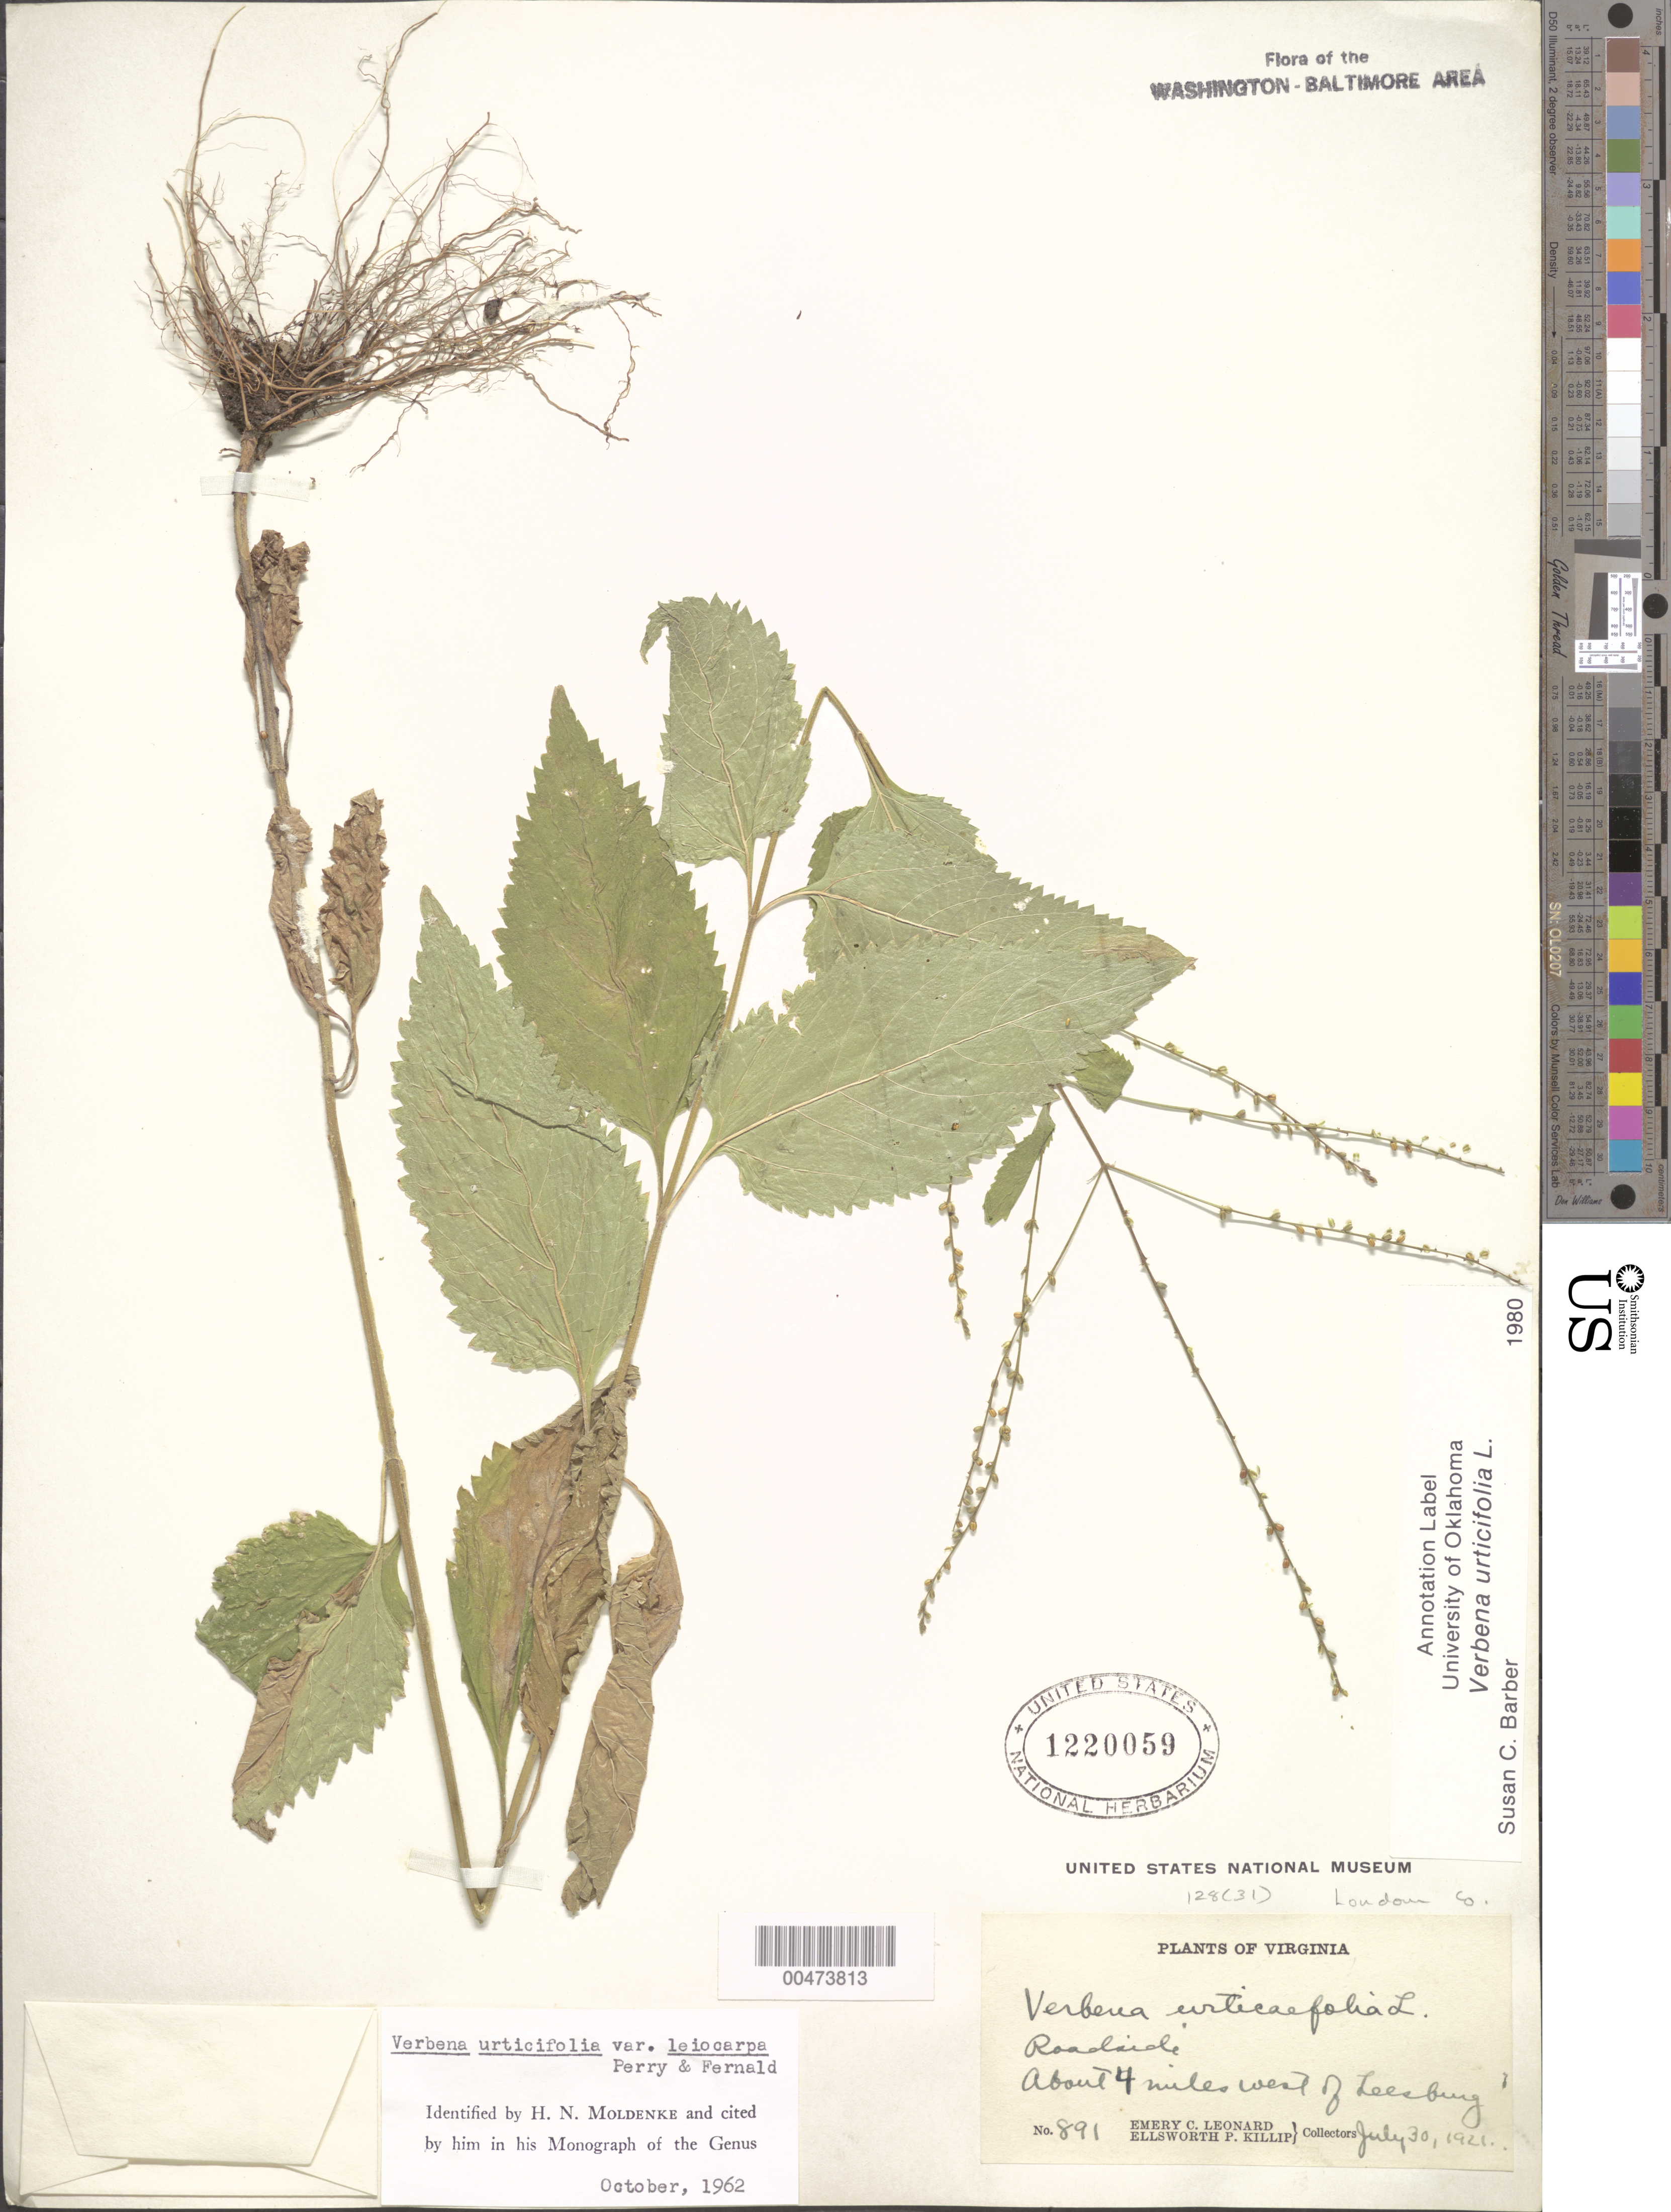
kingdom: Plantae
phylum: Tracheophyta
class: Magnoliopsida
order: Lamiales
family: Verbenaceae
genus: Verbena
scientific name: Verbena urticifolia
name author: L.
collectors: E. C. Leonard & E. P. Killip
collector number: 891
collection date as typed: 30 Jul 1921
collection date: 1921-07-30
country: United States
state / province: Virginia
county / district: Loudoun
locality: W of Leesburg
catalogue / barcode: US 1220059